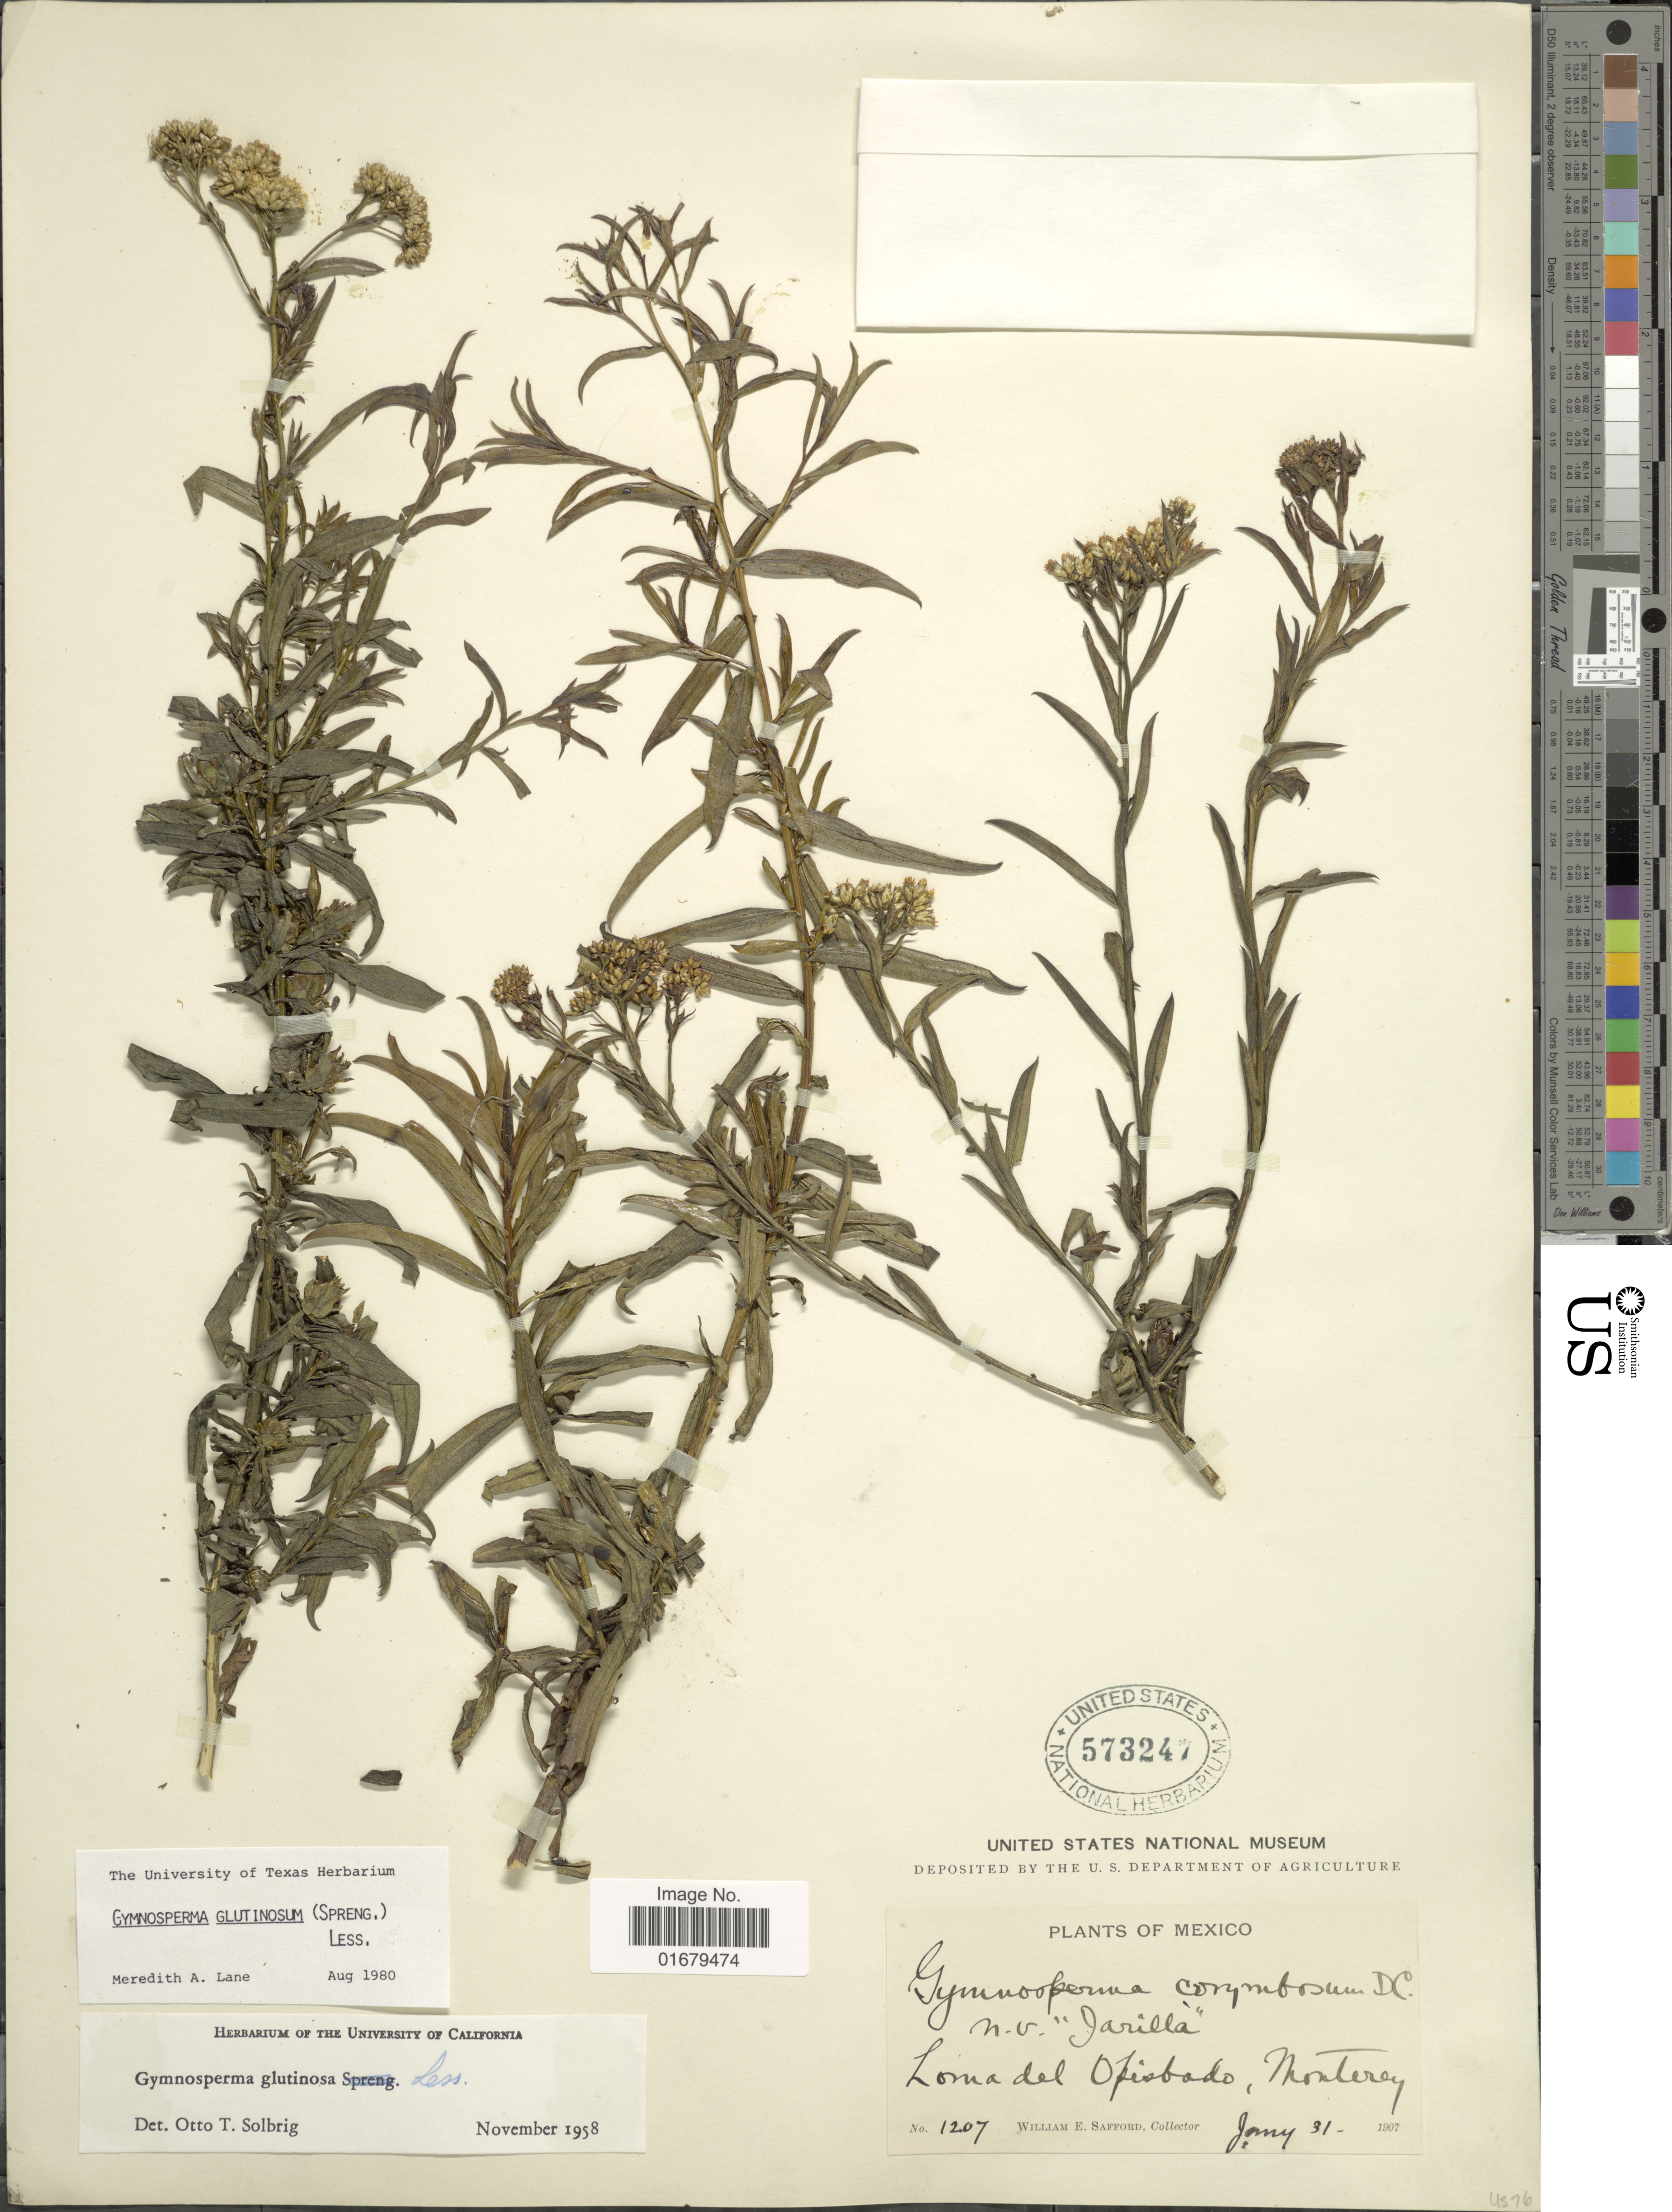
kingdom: Plantae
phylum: Tracheophyta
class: Magnoliopsida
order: Asterales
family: Asteraceae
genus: Gymnosperma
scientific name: Gymnosperma glutinosum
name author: (Spreng.) Less.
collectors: W. E. Safford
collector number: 1207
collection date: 1907-01-31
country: Mexico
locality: Loma del Opisbado, Monterey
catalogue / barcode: US 573247